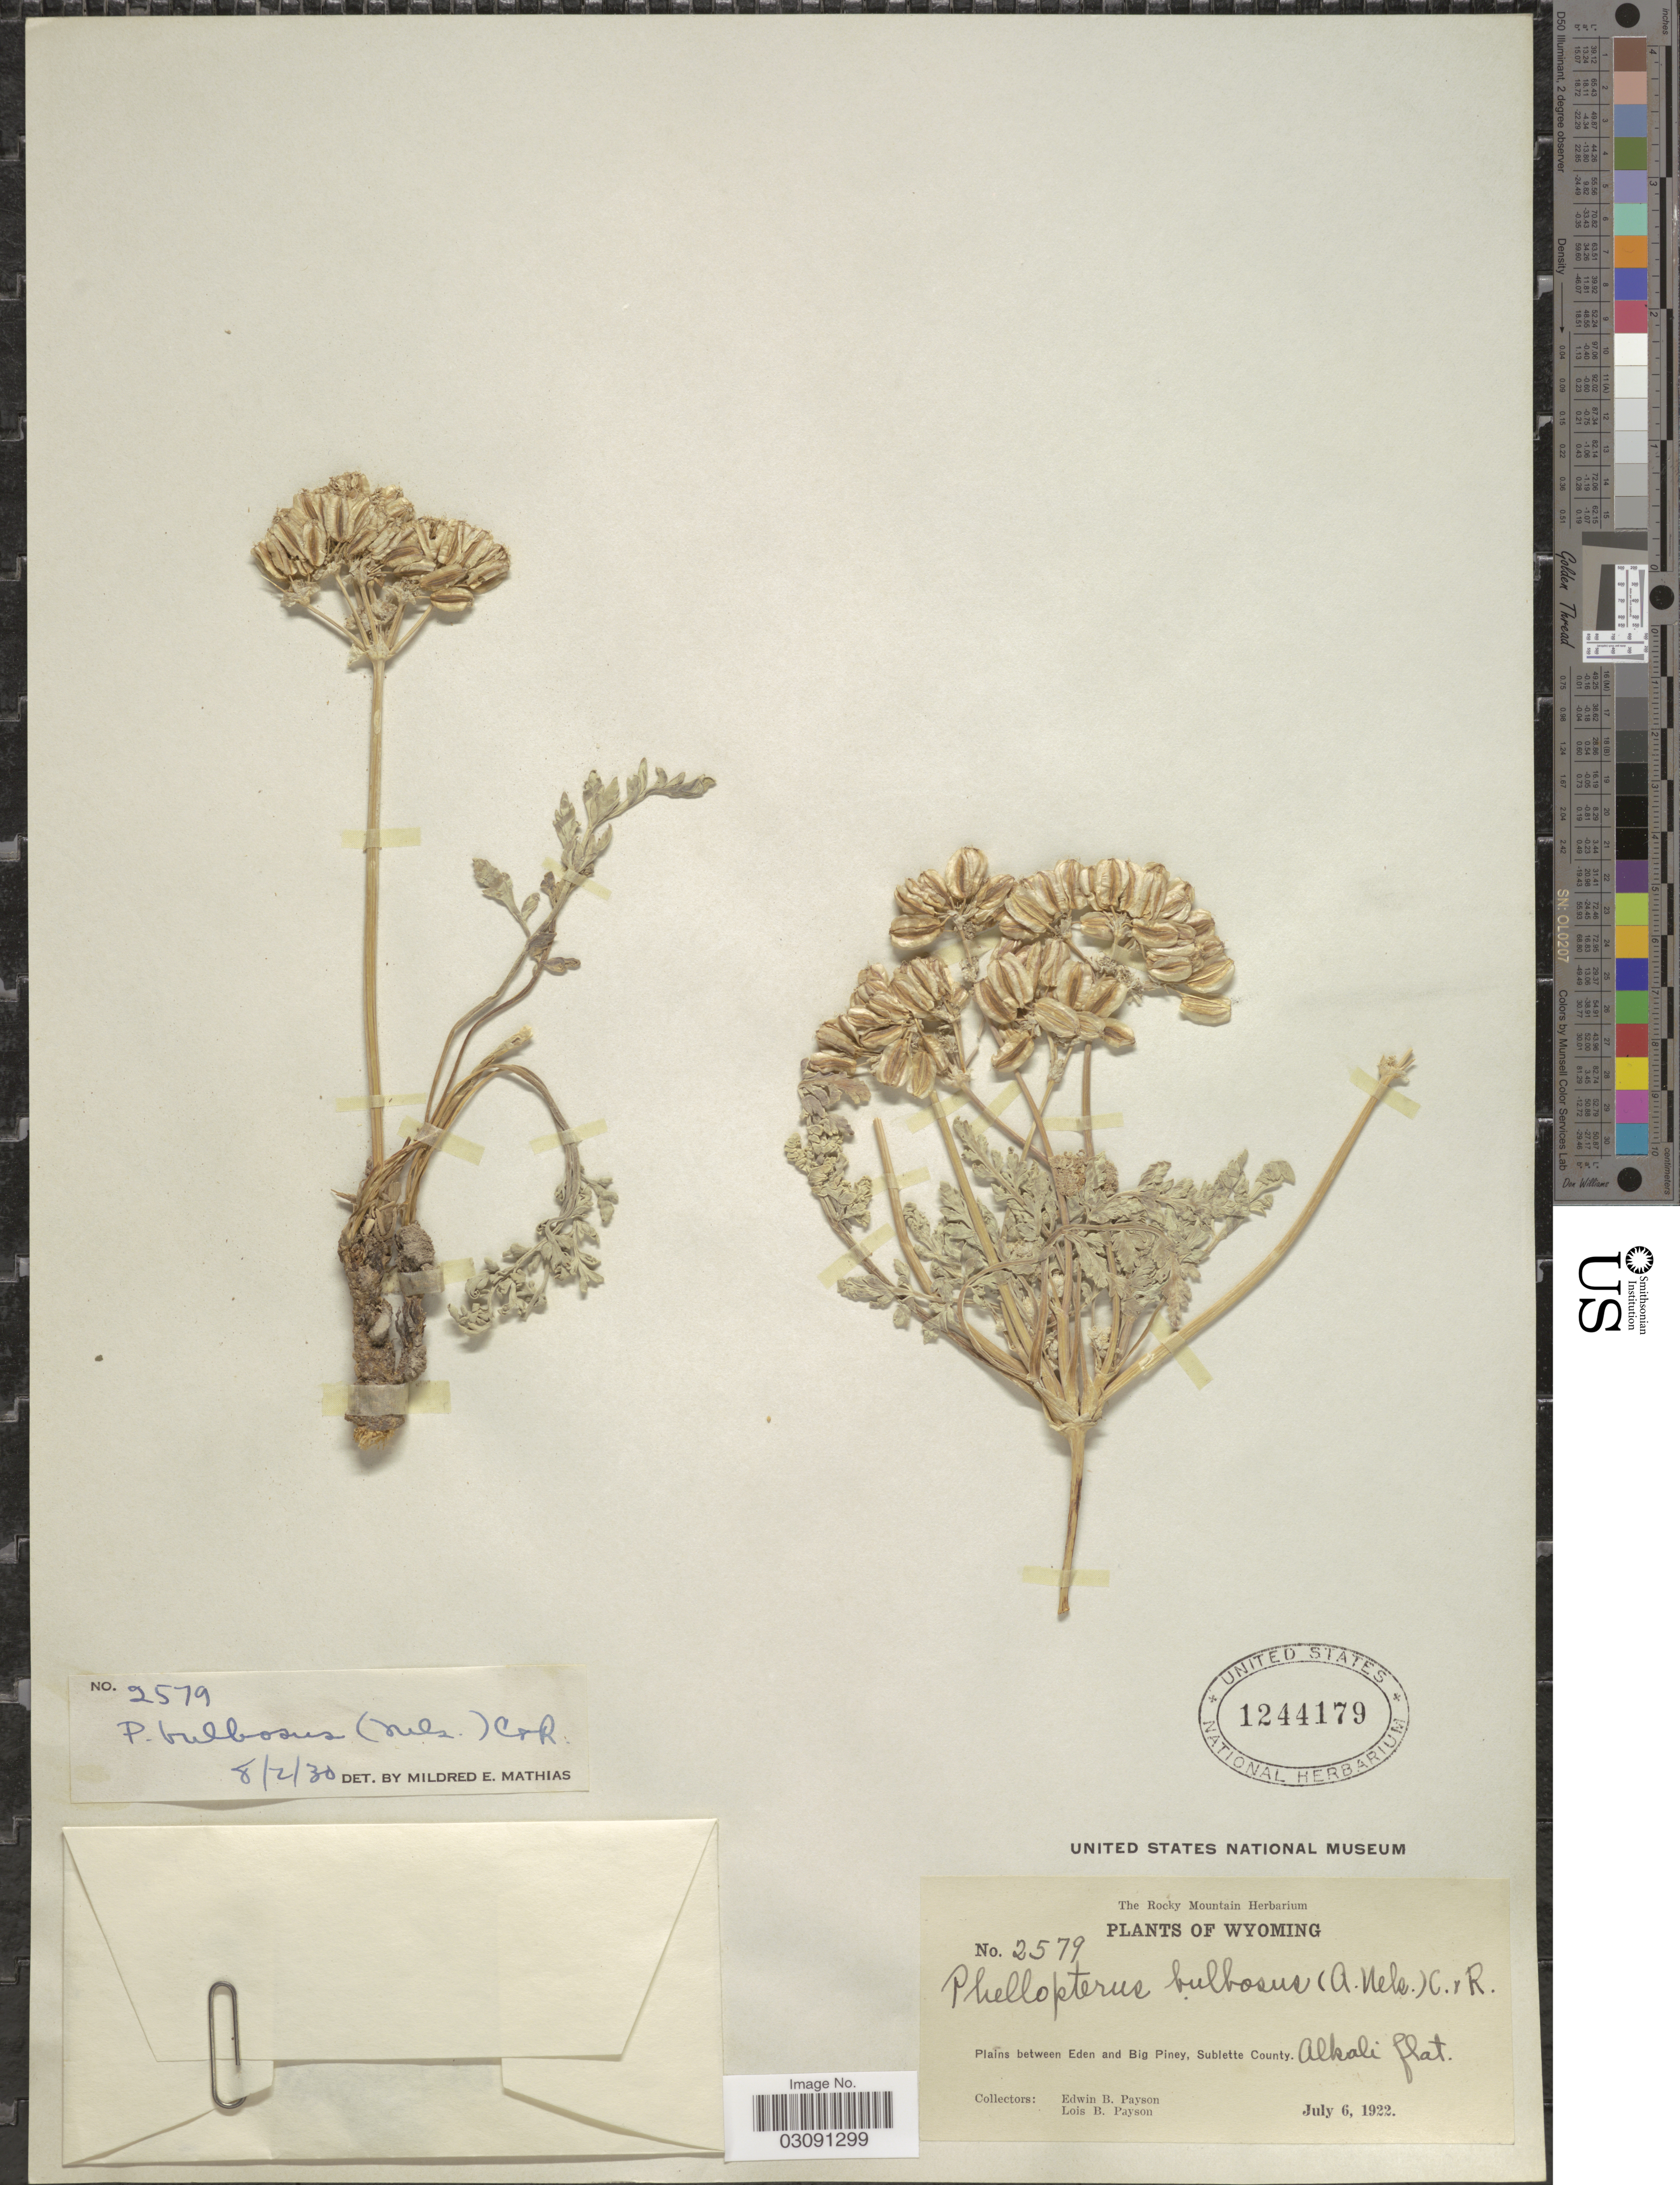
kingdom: Plantae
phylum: Tracheophyta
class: Magnoliopsida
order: Apiales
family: Apiaceae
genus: Cymopterus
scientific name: Cymopterus bulbosus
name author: A. Nelson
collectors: E. B. Payson & L. Payson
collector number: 2579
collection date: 1922-07-06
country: United States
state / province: Wyoming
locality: Plains between Eden and Big Piney, Sublette County. Alkali flat.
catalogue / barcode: US 1244179